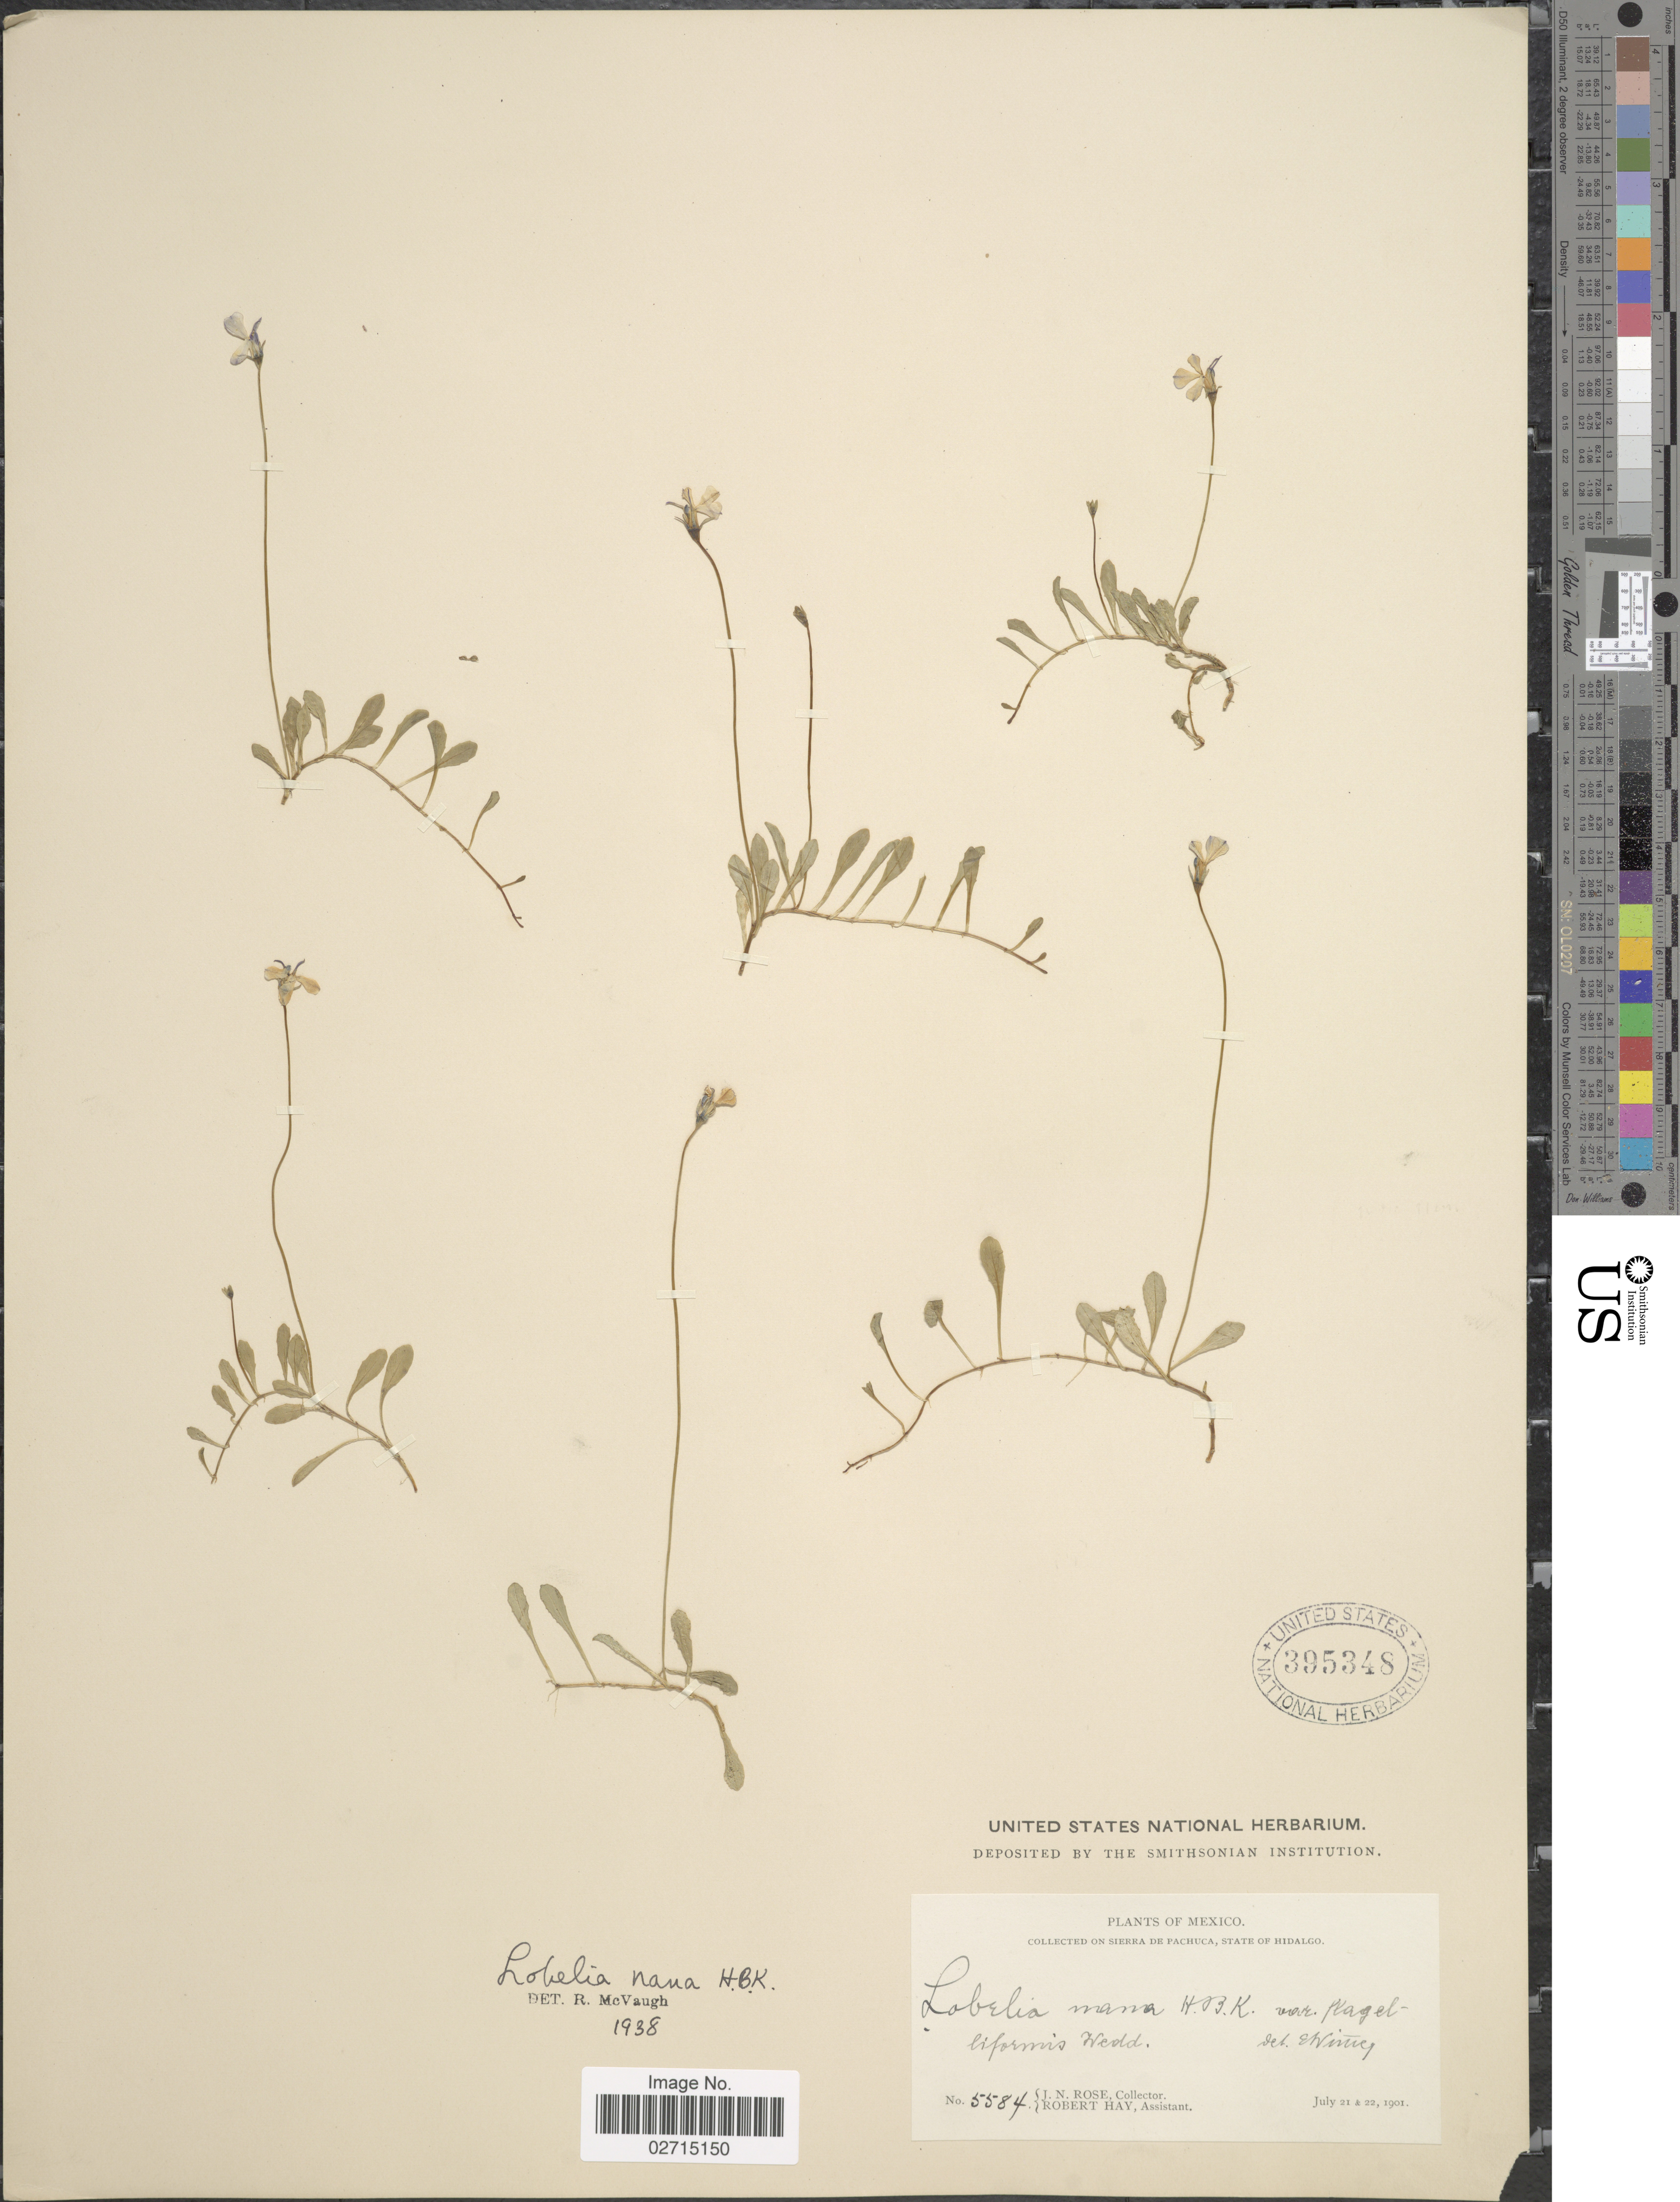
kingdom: Plantae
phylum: Tracheophyta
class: Magnoliopsida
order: Asterales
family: Campanulaceae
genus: Lobelia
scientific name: Lobelia nana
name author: Kunth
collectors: J. N. Rose & R. H. Hay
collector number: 5584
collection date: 1901-07-21/1901-07-22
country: Mexico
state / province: Hidalgo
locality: On Sierra de Pachuca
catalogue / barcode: US 395348